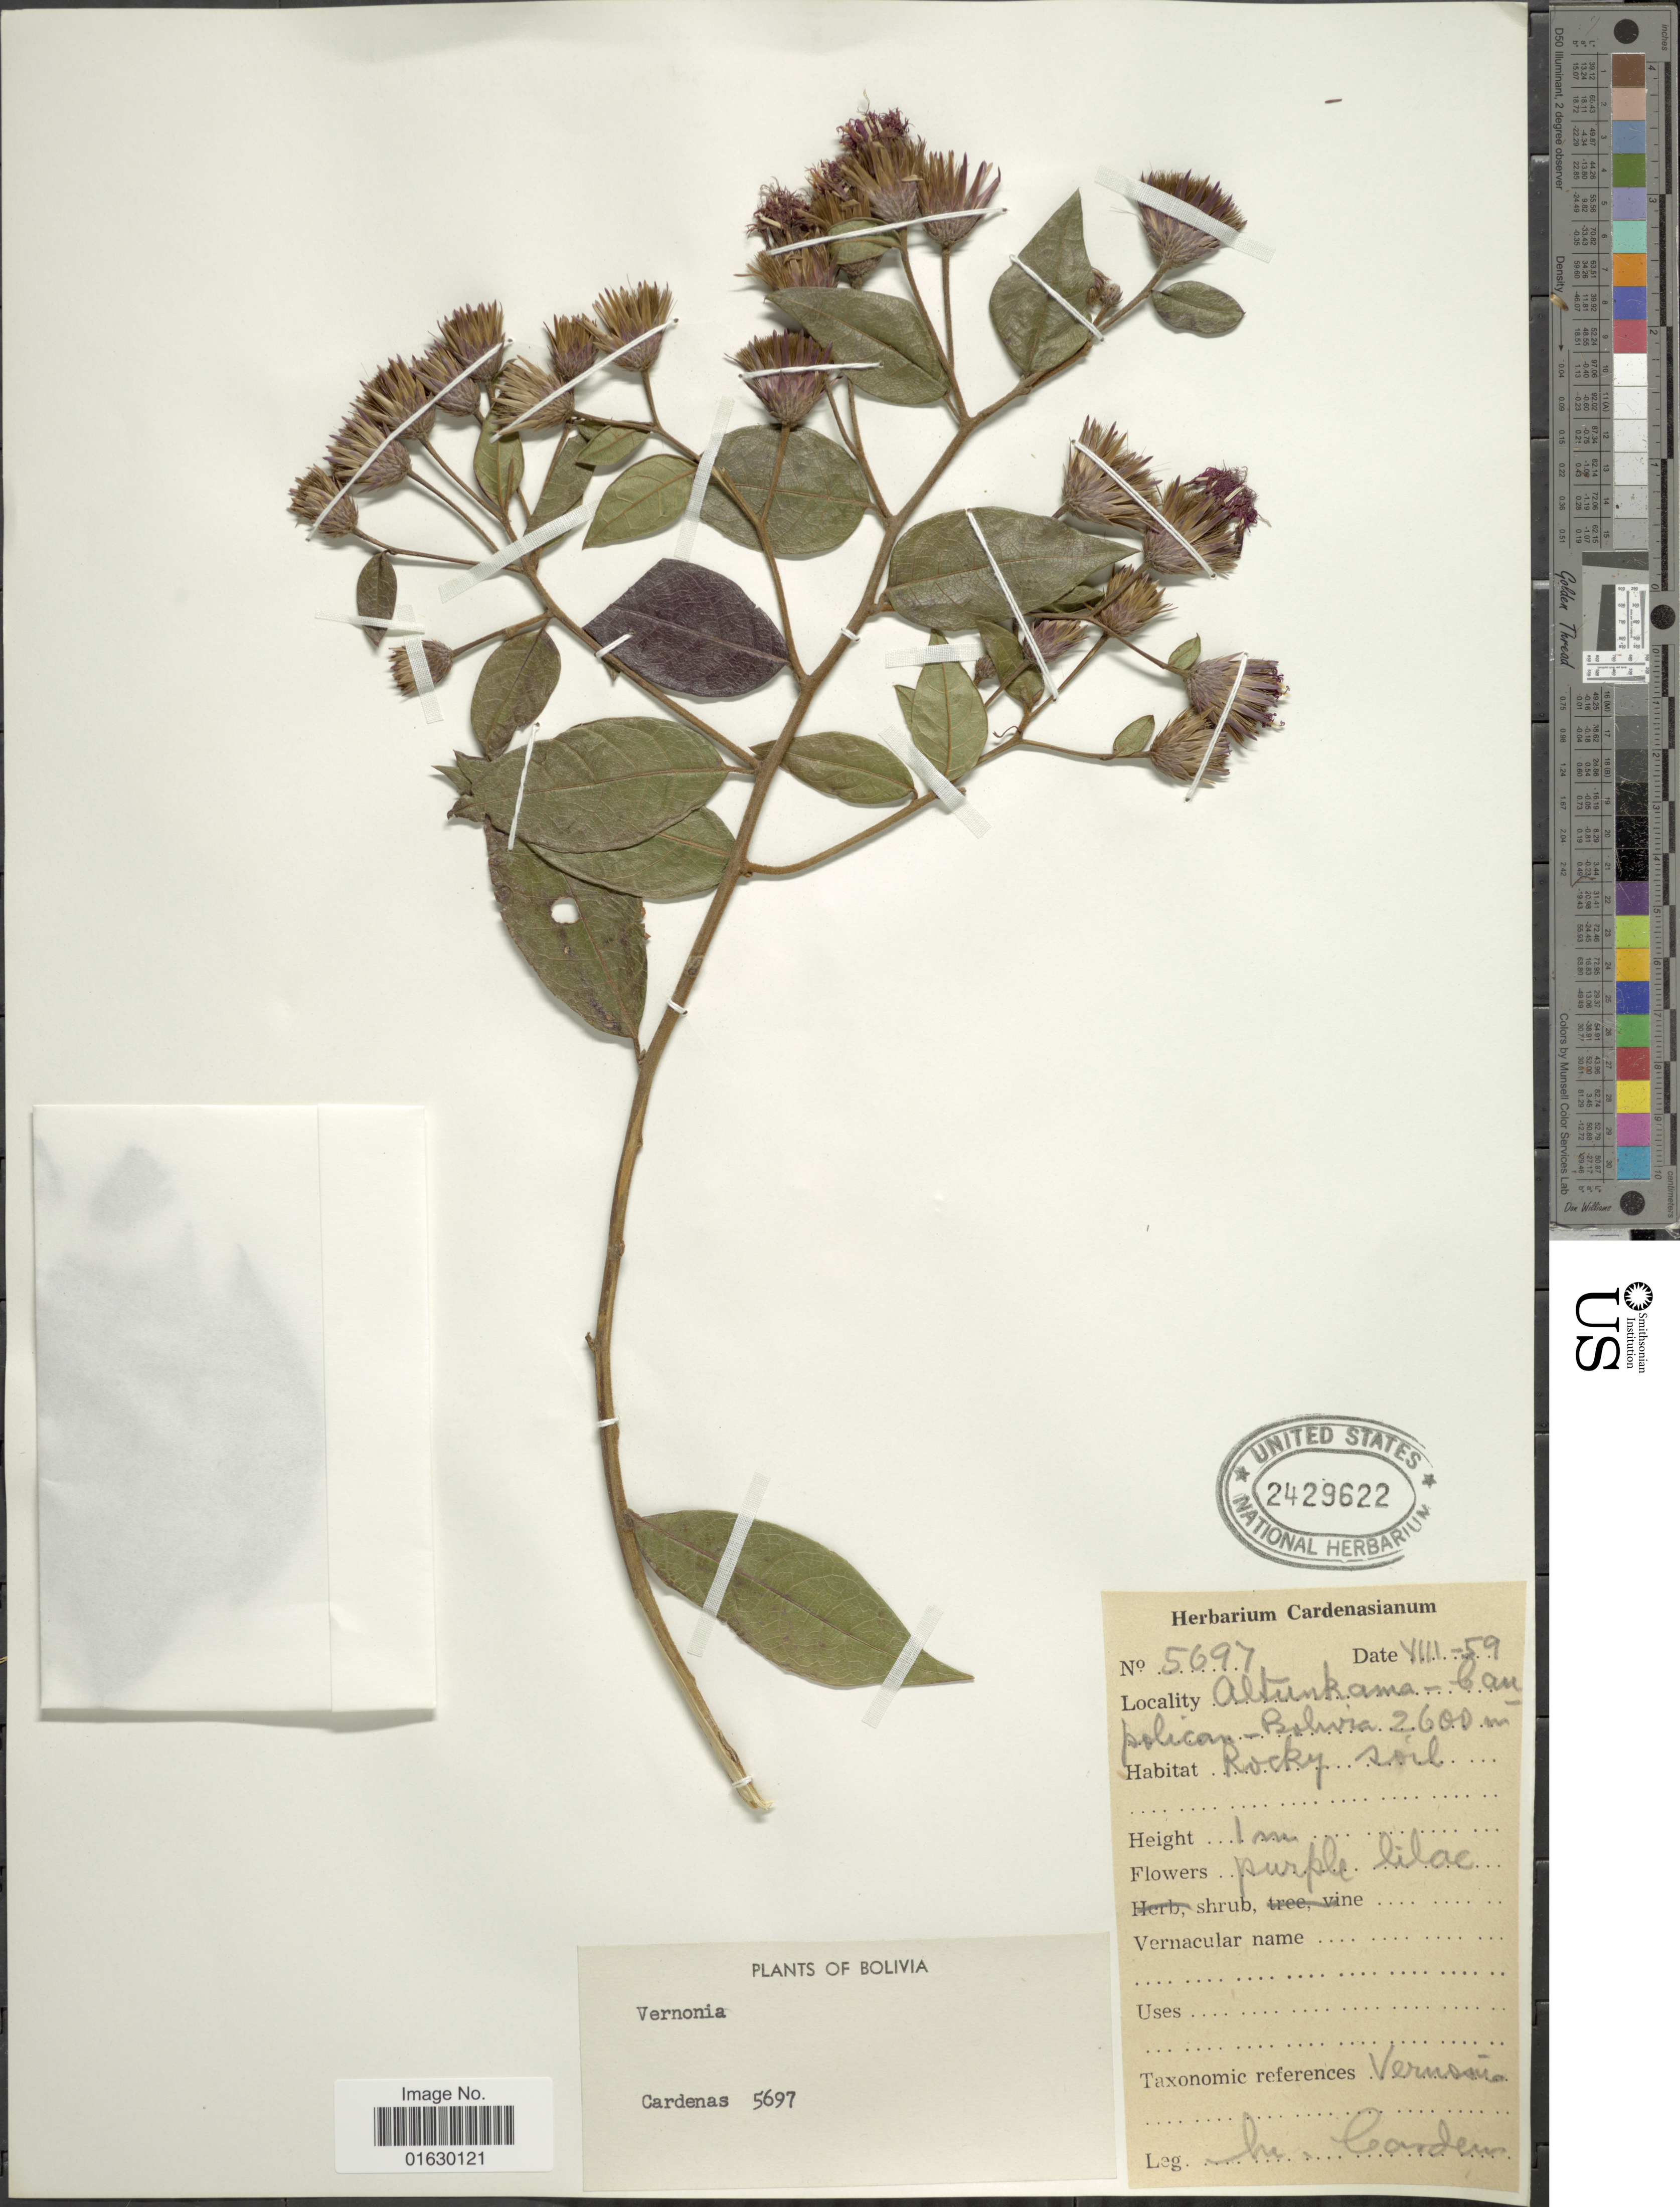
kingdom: Plantae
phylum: Tracheophyta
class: Magnoliopsida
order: Asterales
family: Asteraceae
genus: Lessingianthus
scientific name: Lessingianthus laurifolius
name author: (DC.) H. Rob.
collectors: M. Cárdenas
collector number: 5697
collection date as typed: Transcribed d/m/y: /8/59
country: Bolivia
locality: Altunkama, Canpolican, Bolivia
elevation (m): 2600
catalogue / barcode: US 2429622